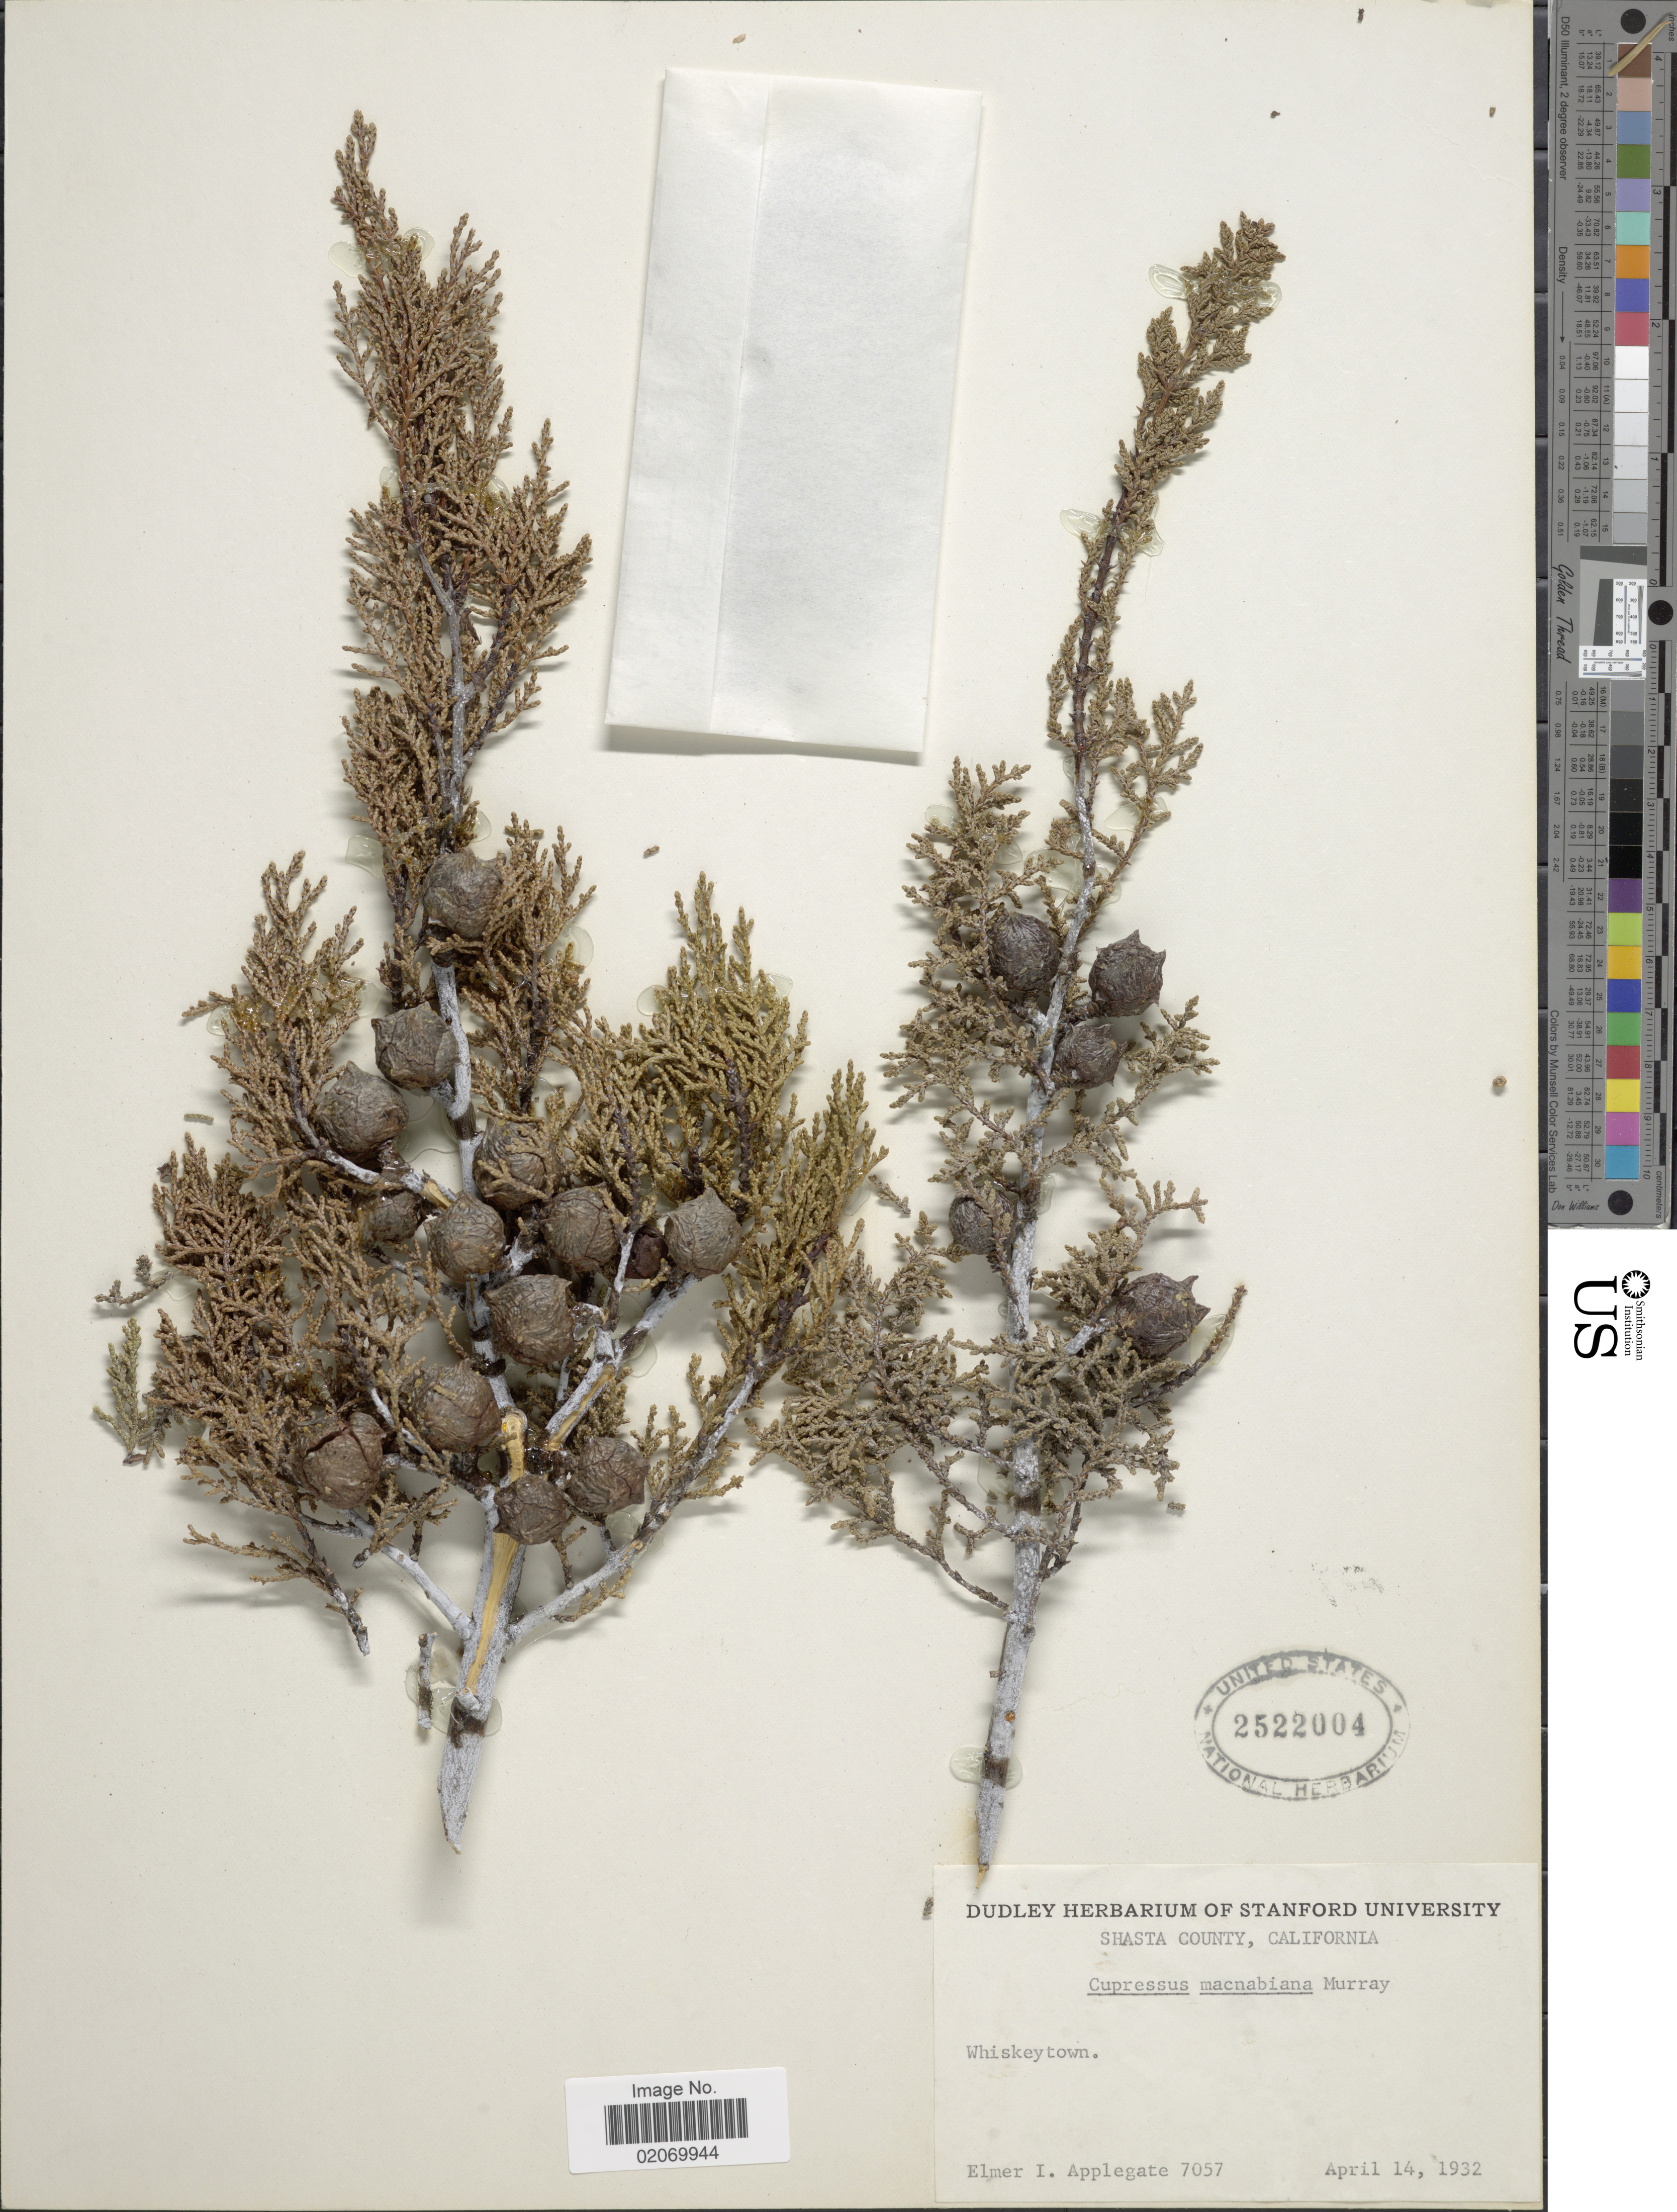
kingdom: Plantae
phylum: Tracheophyta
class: Pinopsida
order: Pinales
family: Cupressaceae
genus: Hesperocyparis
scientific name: Hesperocyparis macnabiana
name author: (A. Murray) Bartel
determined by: (US) Smithsonian Institution - National Museum of Natural History - Department of Botany (UNITED STATES)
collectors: E. I. Applegate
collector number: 7057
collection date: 1932-04-14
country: United States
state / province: California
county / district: Shasta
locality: Shasta County, Whiskeytown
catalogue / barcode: US 2522004